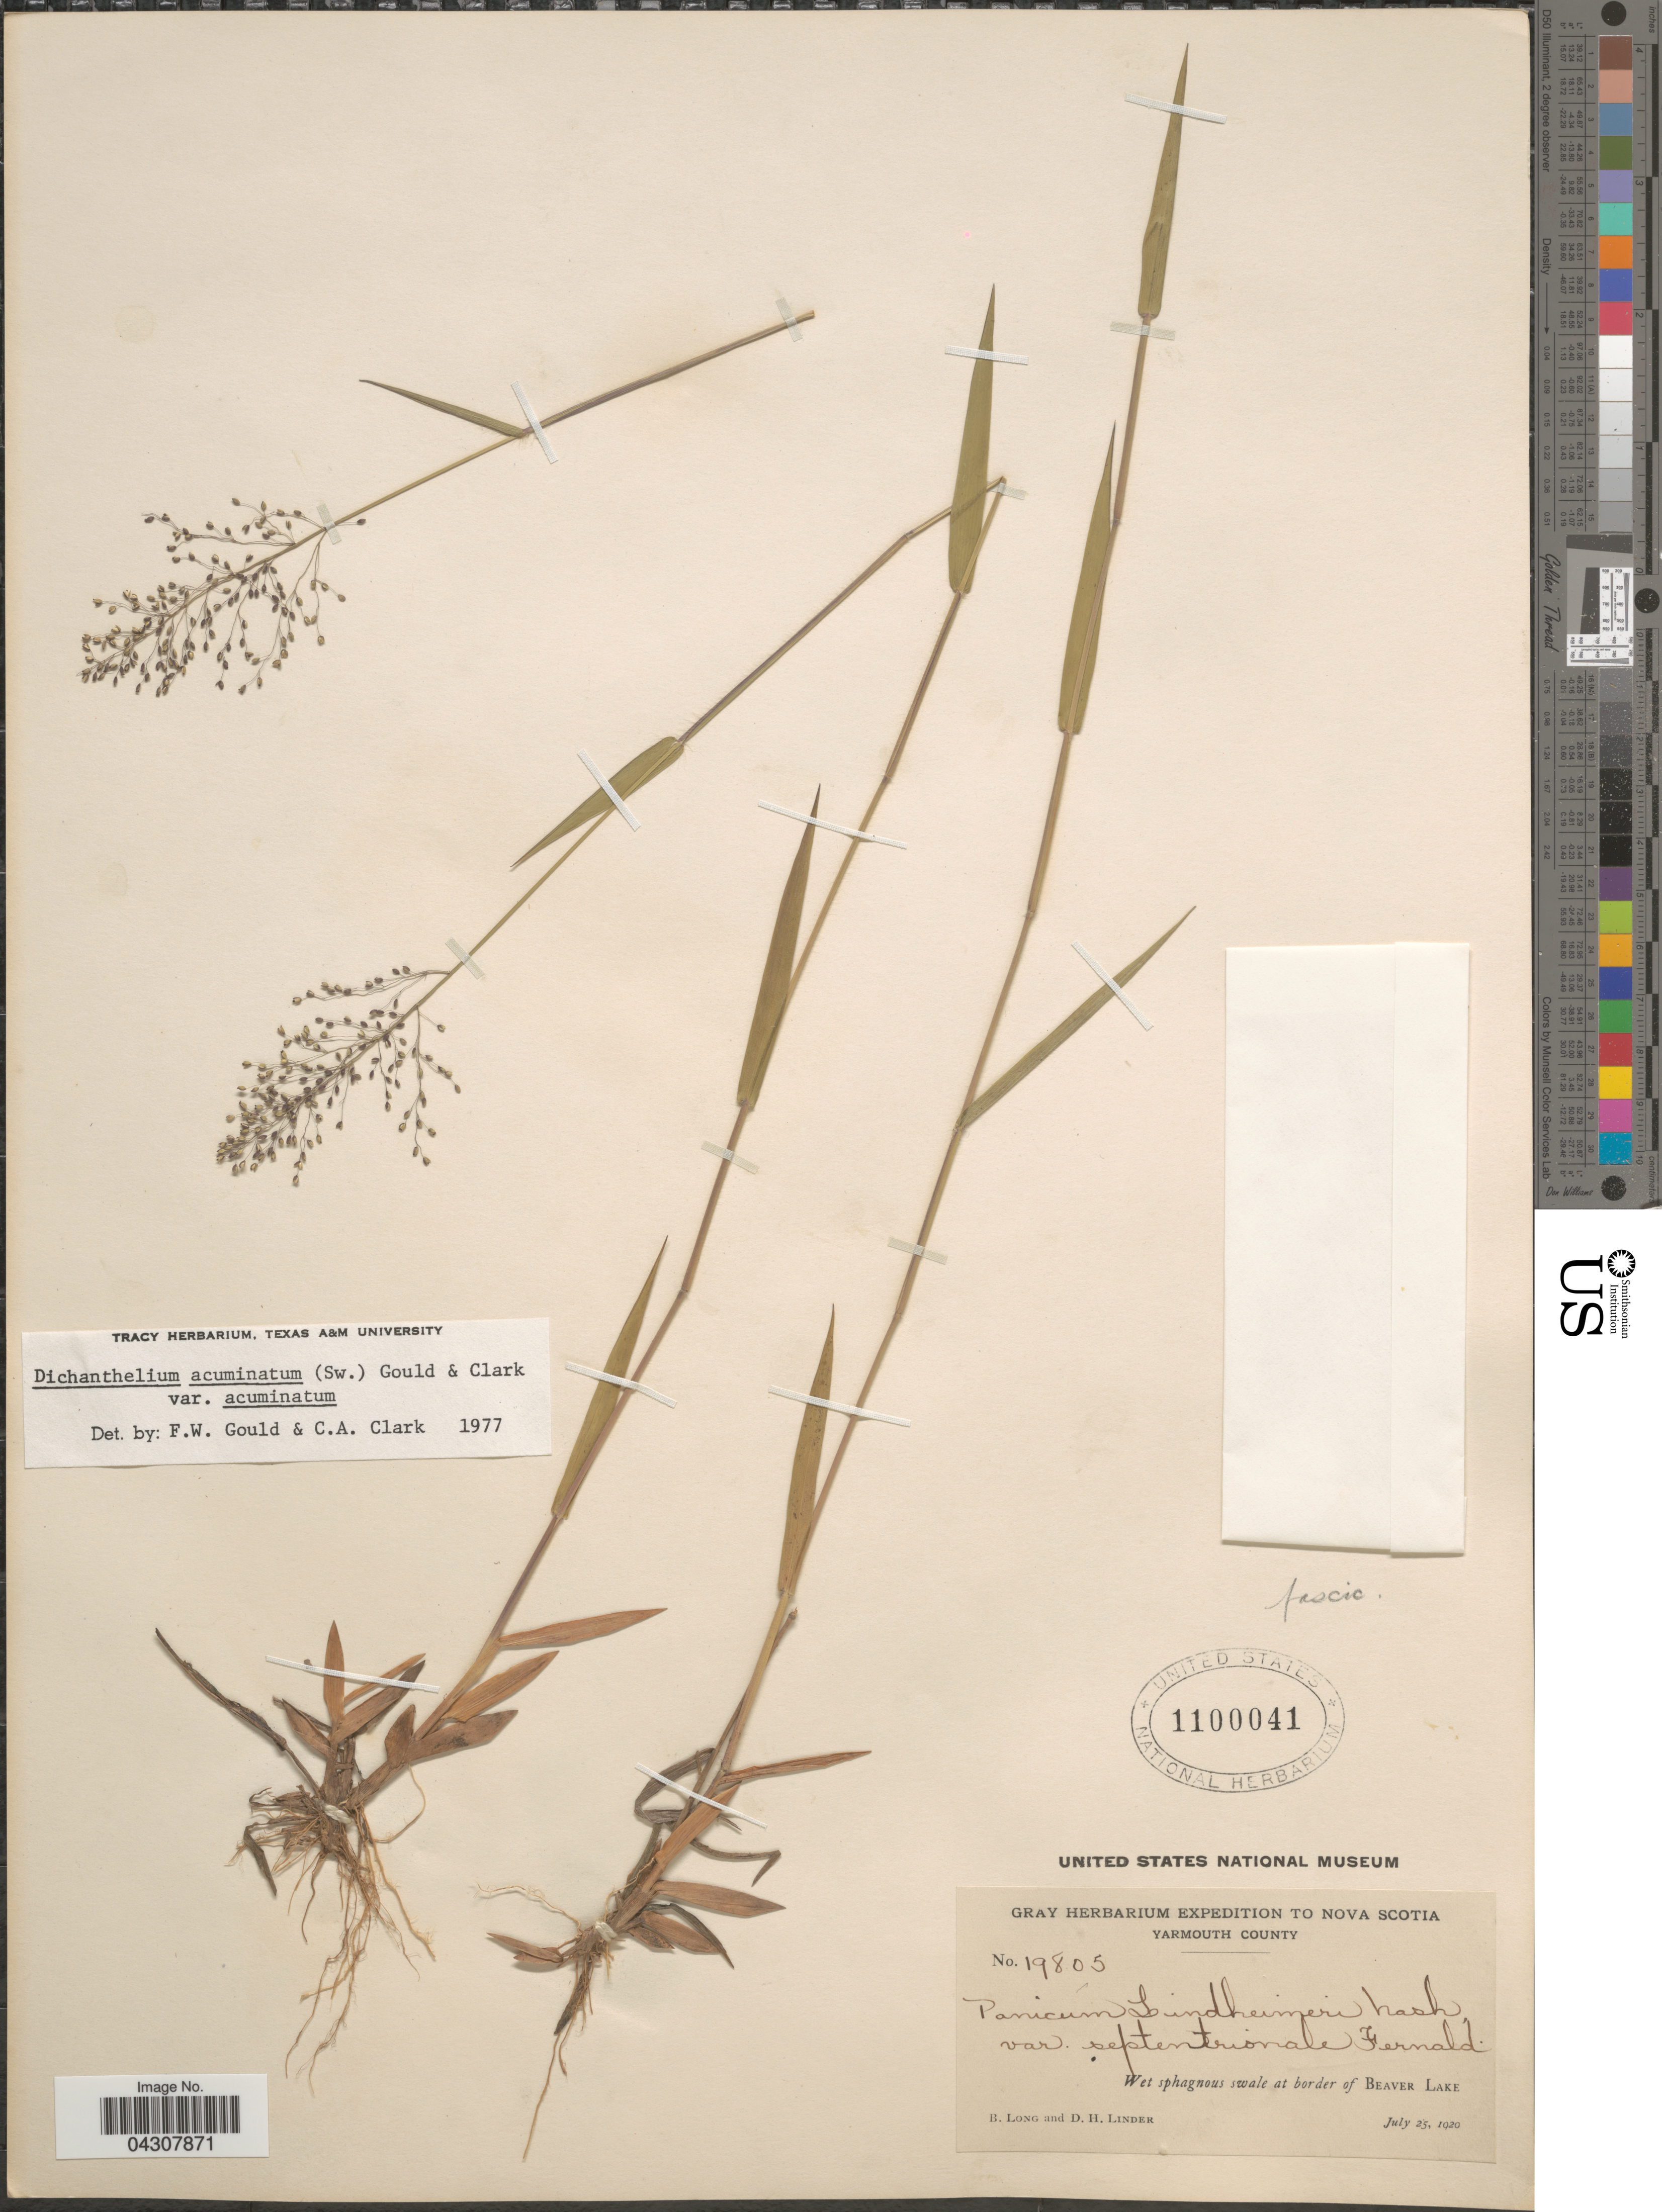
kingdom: Plantae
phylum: Tracheophyta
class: Liliopsida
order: Poales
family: Poaceae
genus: Dichanthelium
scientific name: Dichanthelium acuminatum var. acuminatum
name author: (Sw.) Gould & C.A. Clark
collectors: B. Long & D. Linder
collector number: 19805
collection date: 1920-07-25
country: Canada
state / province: Nova Scotia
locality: Gray Herbarium Expedition to Nova Scotia. Yarmouth County. Wet sphagnous swale at border of Beaver Lake.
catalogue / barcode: US 1100041